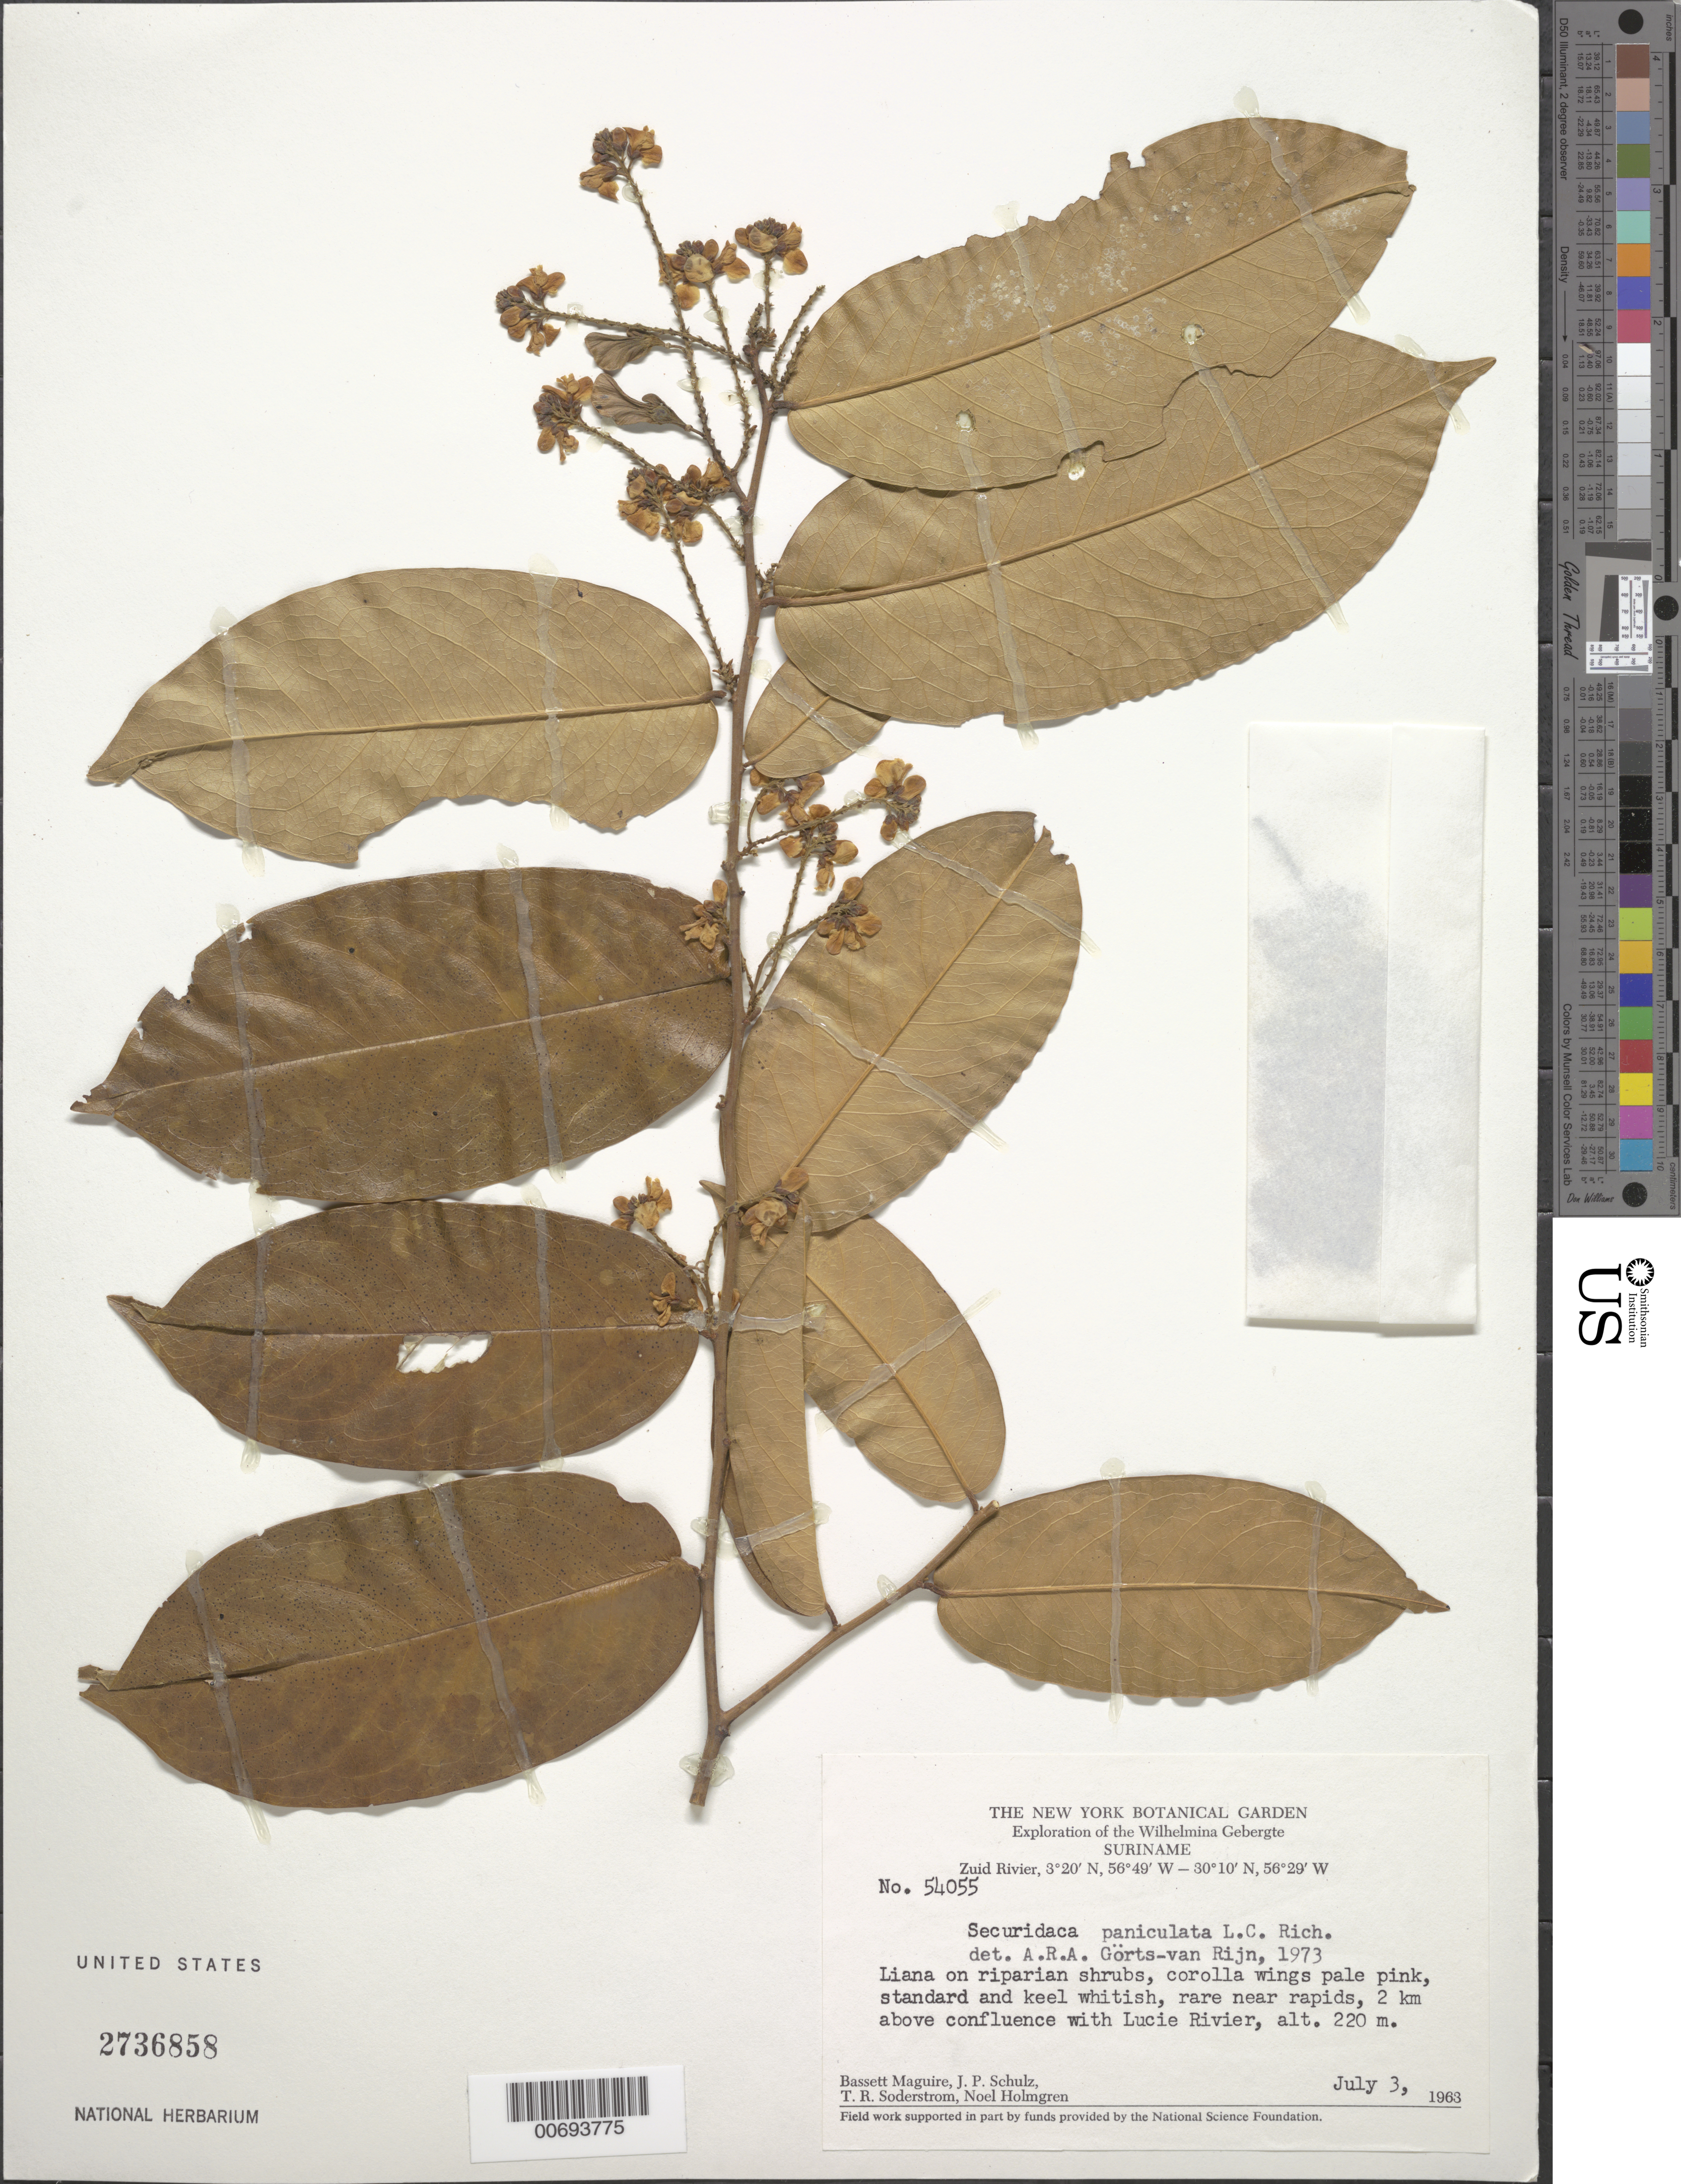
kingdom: Plantae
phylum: Tracheophyta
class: Magnoliopsida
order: Fabales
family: Polygalaceae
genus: Securidaca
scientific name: Securidaca paniculata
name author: Rich.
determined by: Görts-van Rijn, A. R. A.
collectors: B. Maguire, J. P. Schulz, T. R. Soderstrom & N. H. Holmgren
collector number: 54055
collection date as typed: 3-Jul-63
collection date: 1963-07-03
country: Suriname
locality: Zuid River, 2 km above confluence with Lucie R., Wilhelmina Gebergte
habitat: Near rapids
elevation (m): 220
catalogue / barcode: US 2736858